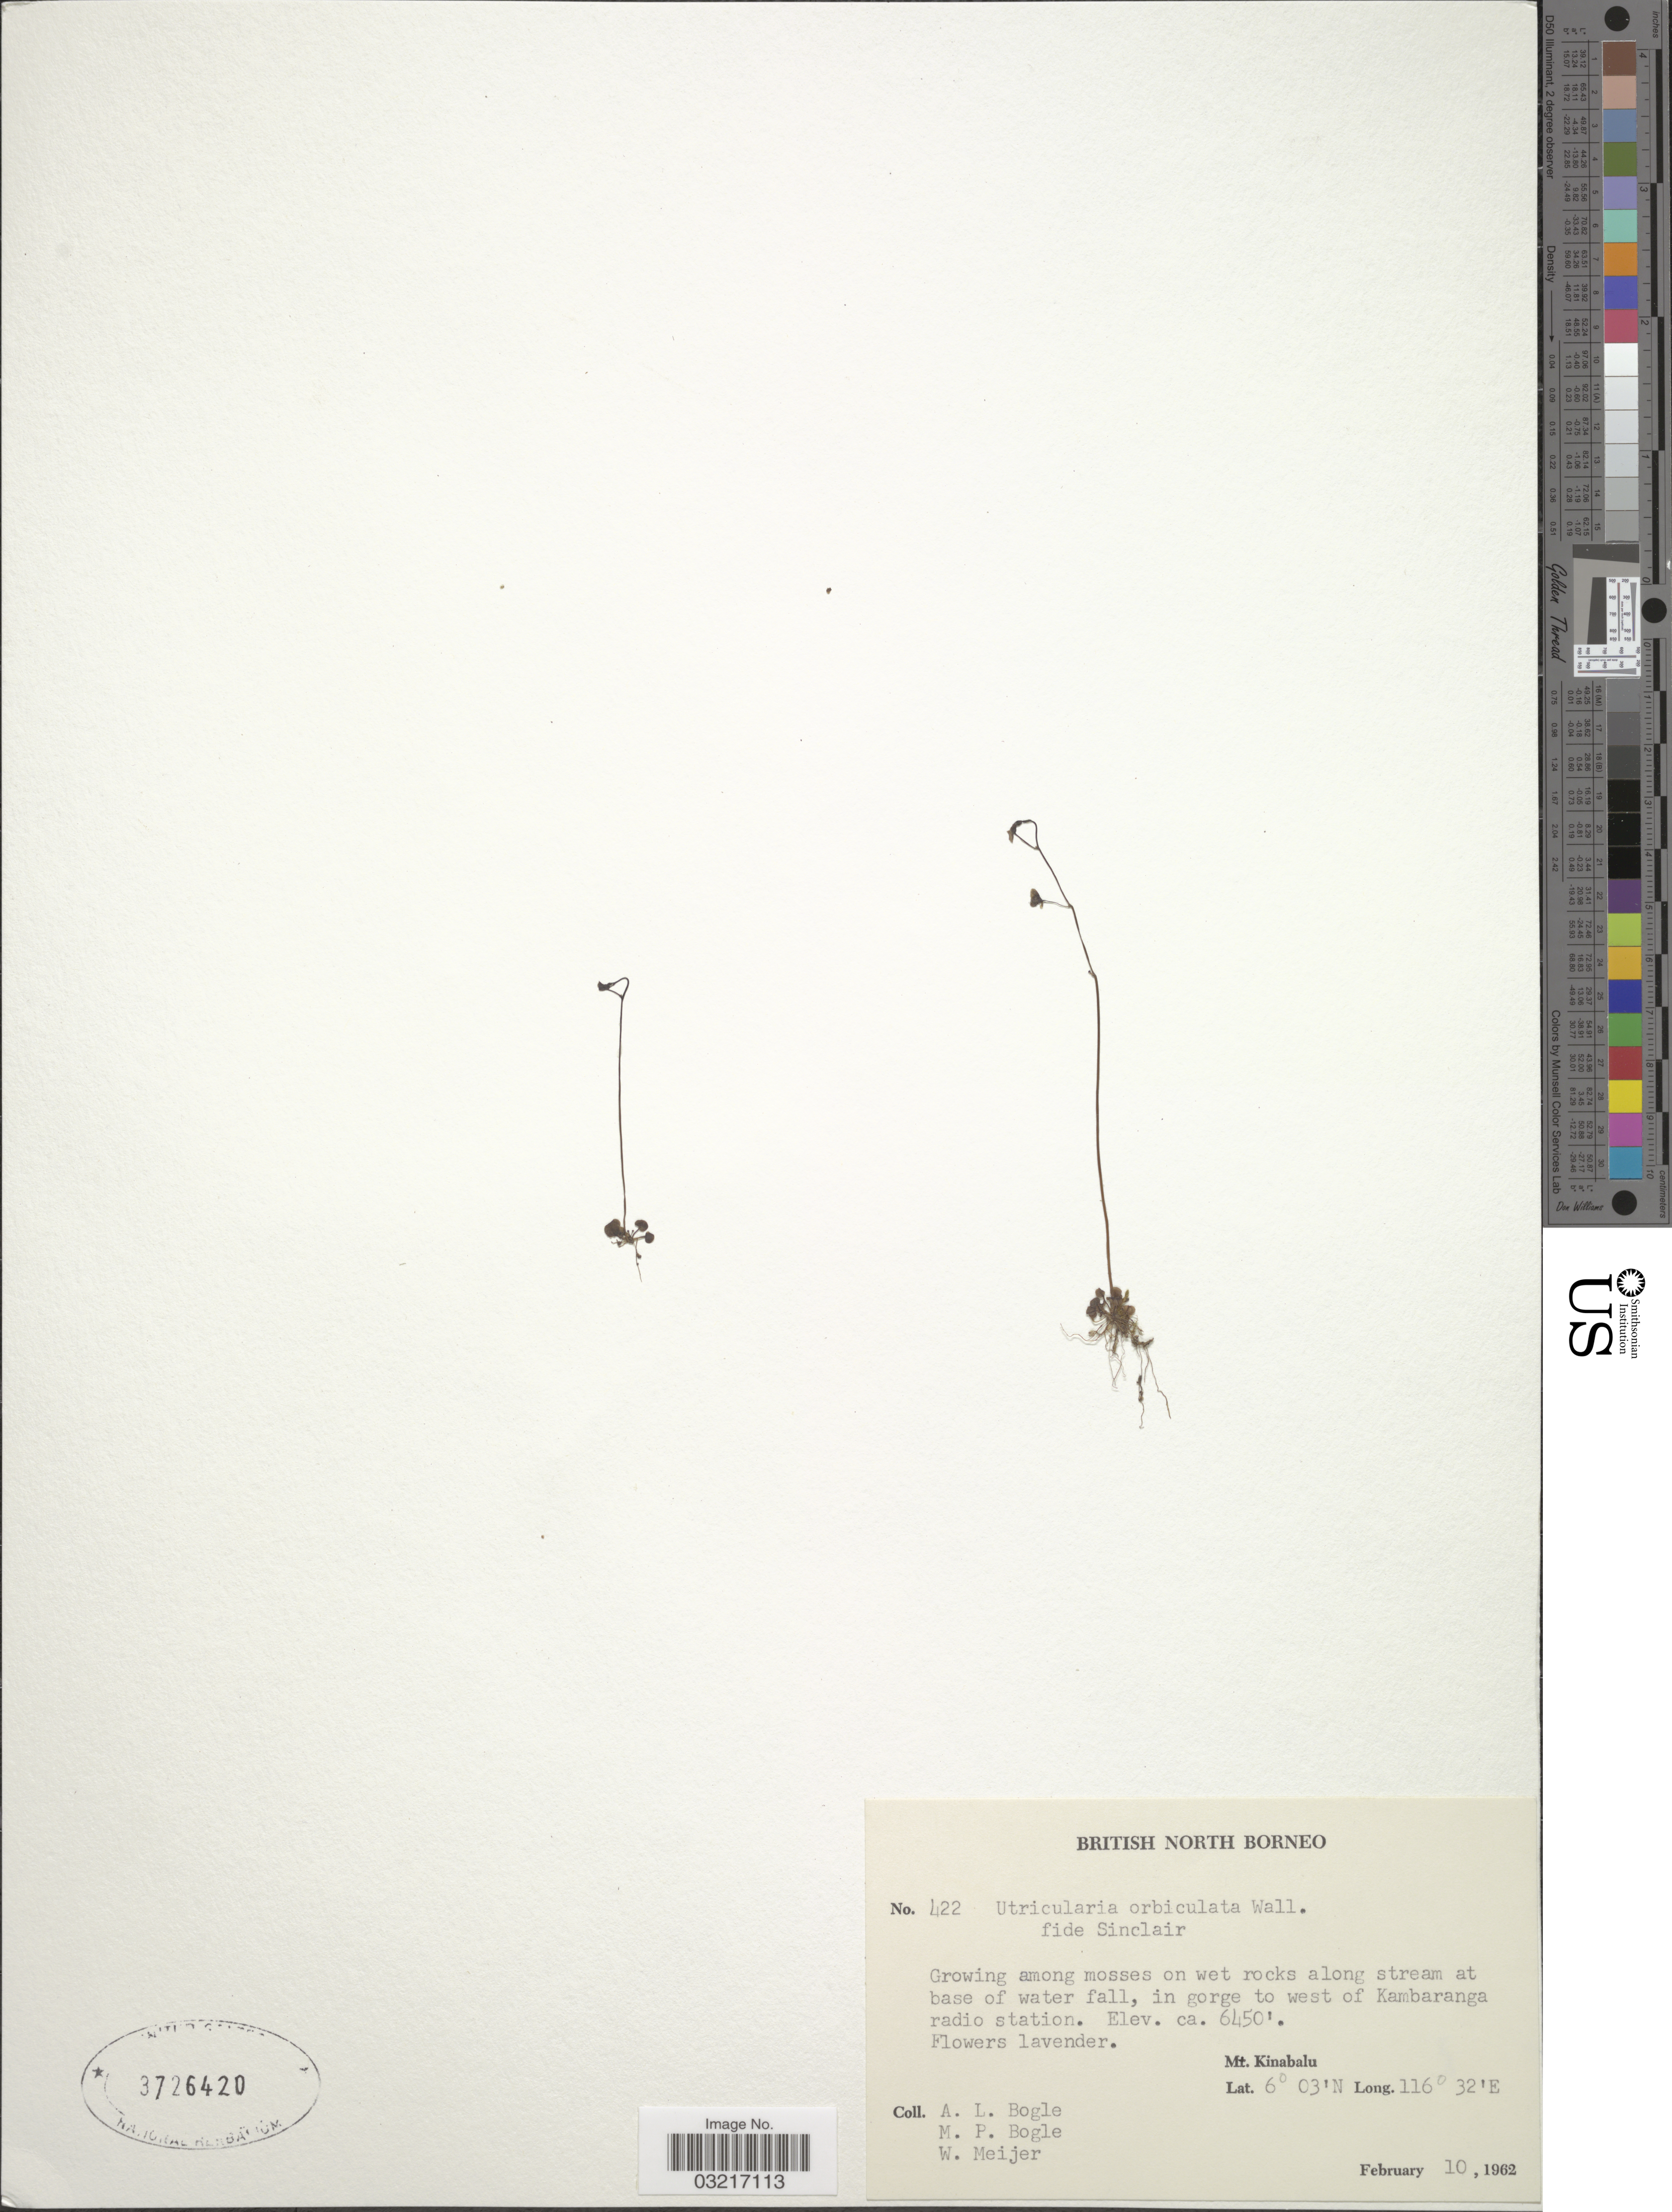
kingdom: Plantae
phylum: Tracheophyta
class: Magnoliopsida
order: Lamiales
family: Lentibulariaceae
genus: Utricularia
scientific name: Utricularia striatula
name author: Sm.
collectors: Bogle, A.L., M. Bogle & W. Meijer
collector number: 422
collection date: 1962-02-10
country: Malaysia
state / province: Sabah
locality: British North Borneo. In gorge to west of Kambaranga radio station. Mt. Kinabalu.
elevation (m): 6450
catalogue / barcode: US 3726420